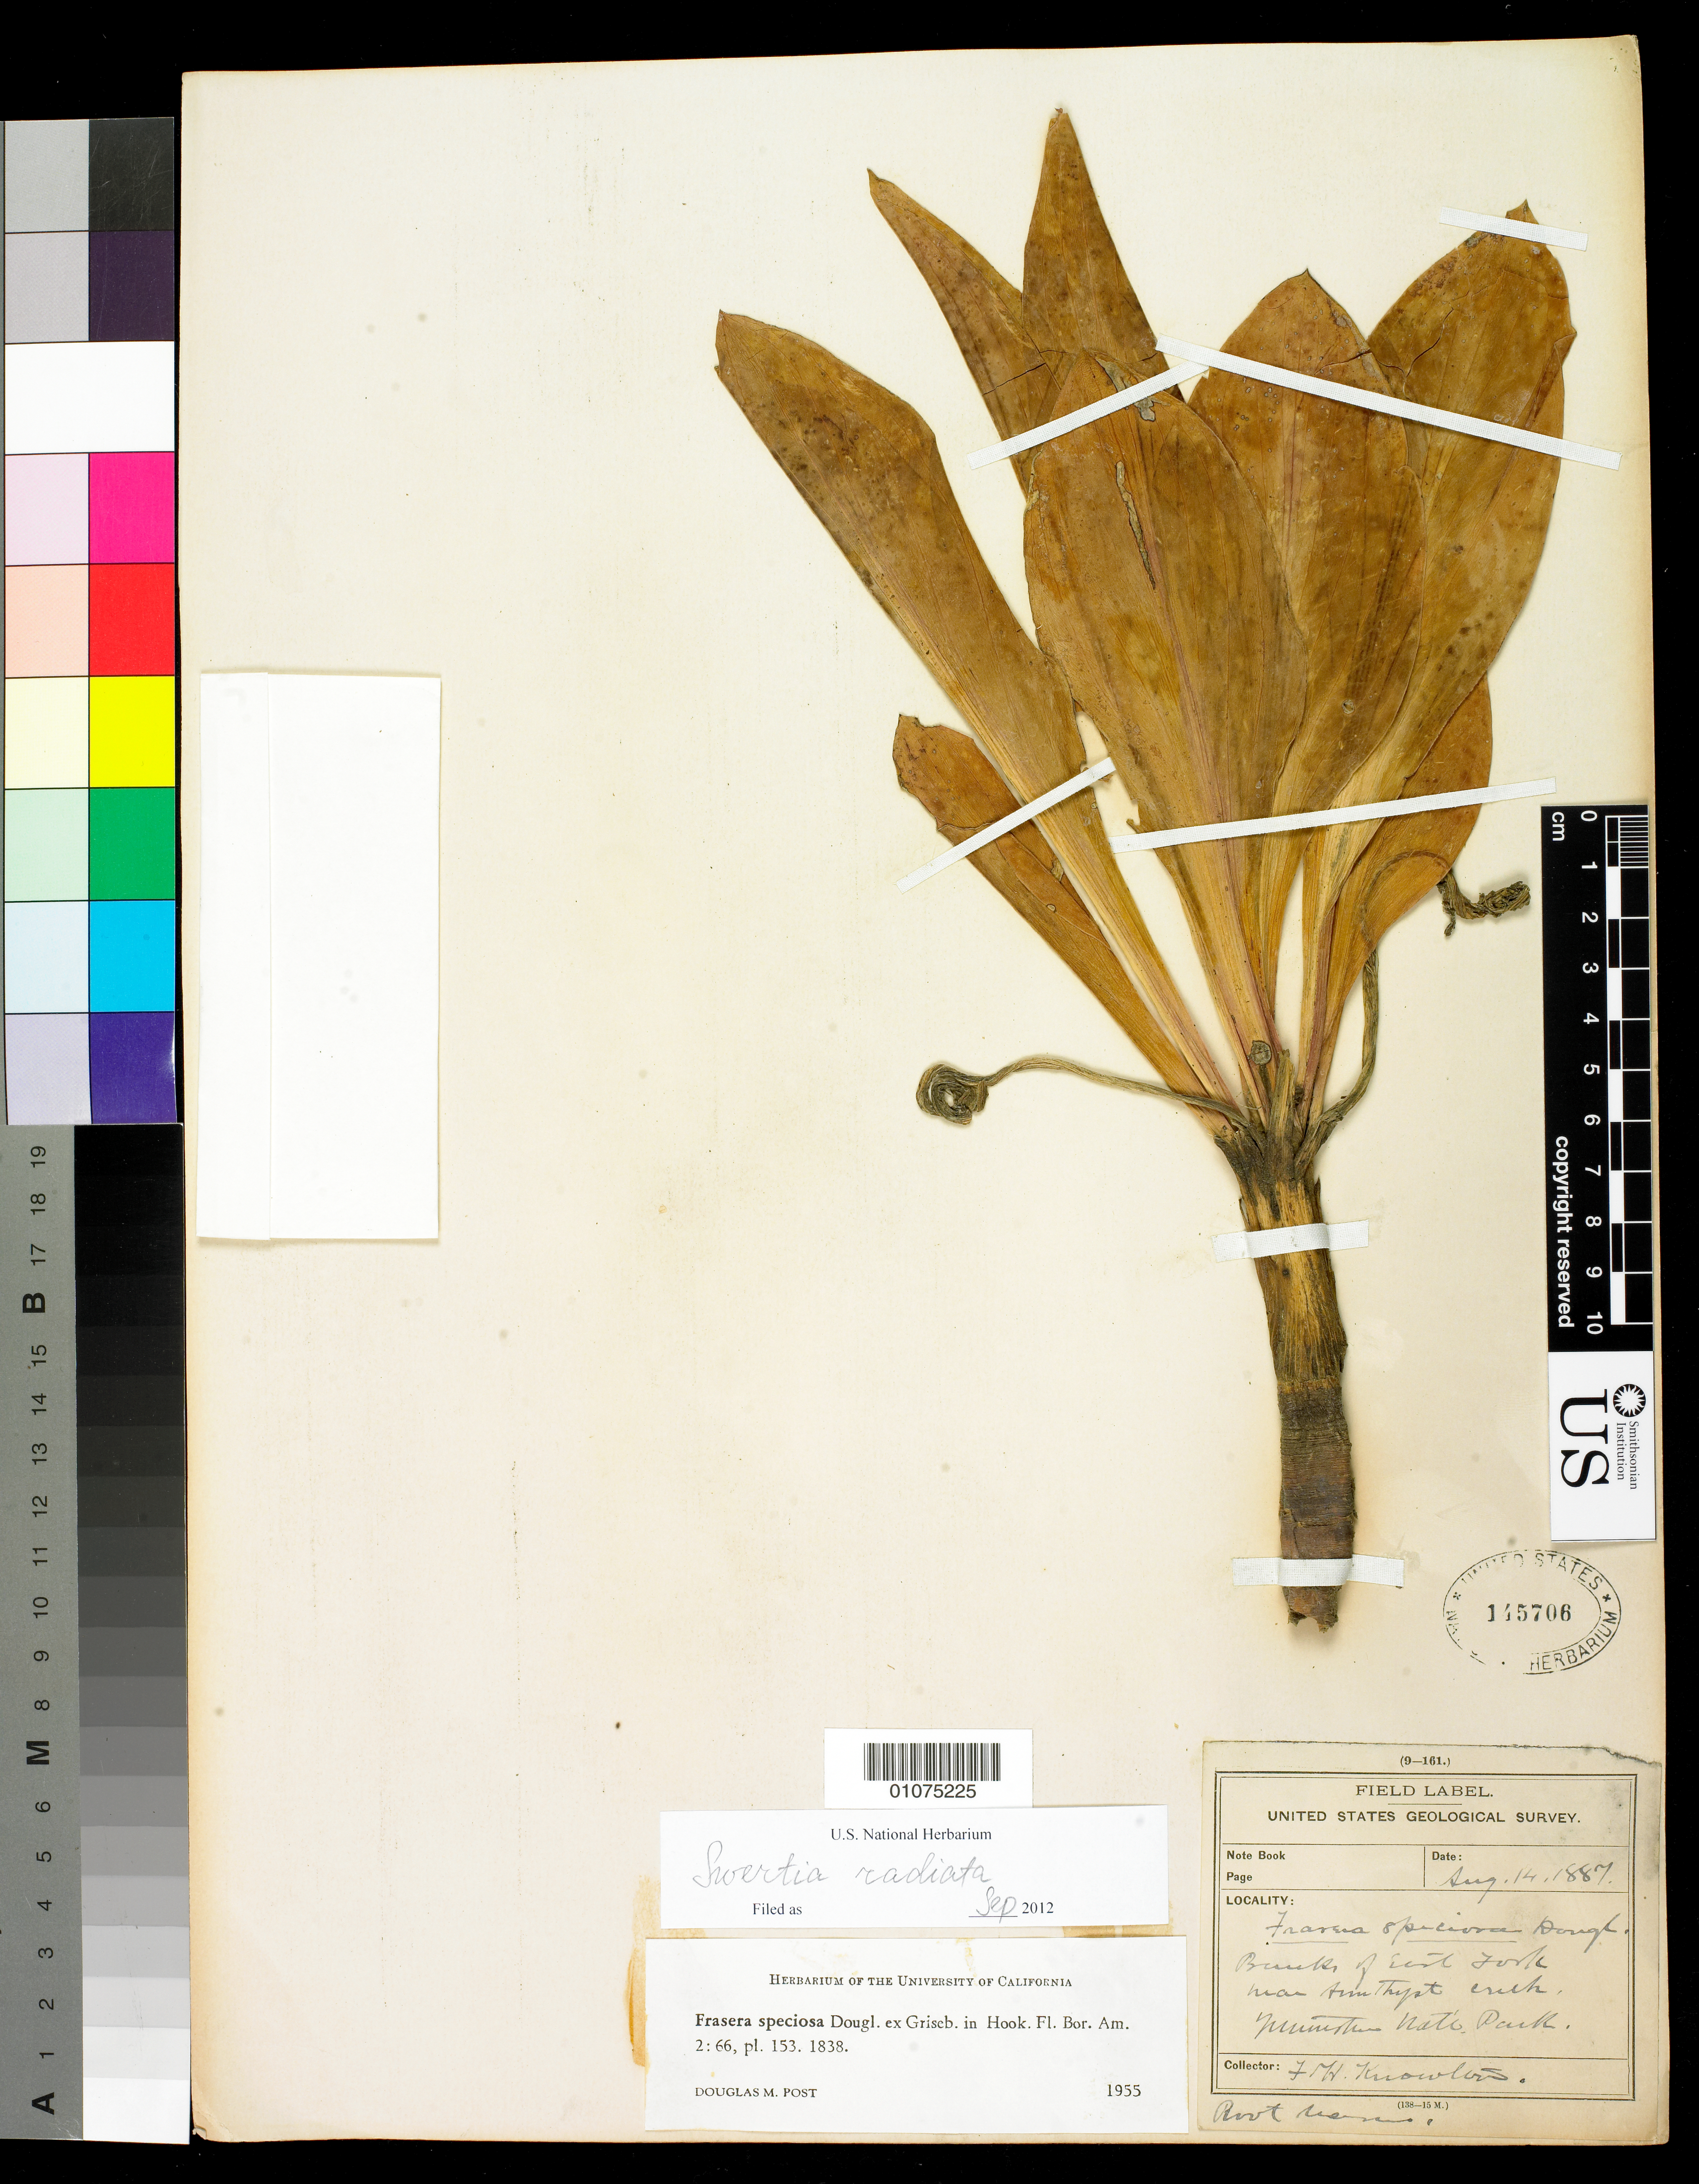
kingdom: Plantae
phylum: Tracheophyta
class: Magnoliopsida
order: Gentianales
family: Gentianaceae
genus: Swertia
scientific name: Swertia radiata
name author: (Kellogg) Kuntze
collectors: F. H. Knowlton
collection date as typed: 14 Aug 1887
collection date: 1887-08-14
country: United States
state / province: Wyoming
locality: Banks of East Fork near Amethyst Creek, Yellowstone Nat. Park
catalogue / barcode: US 145706